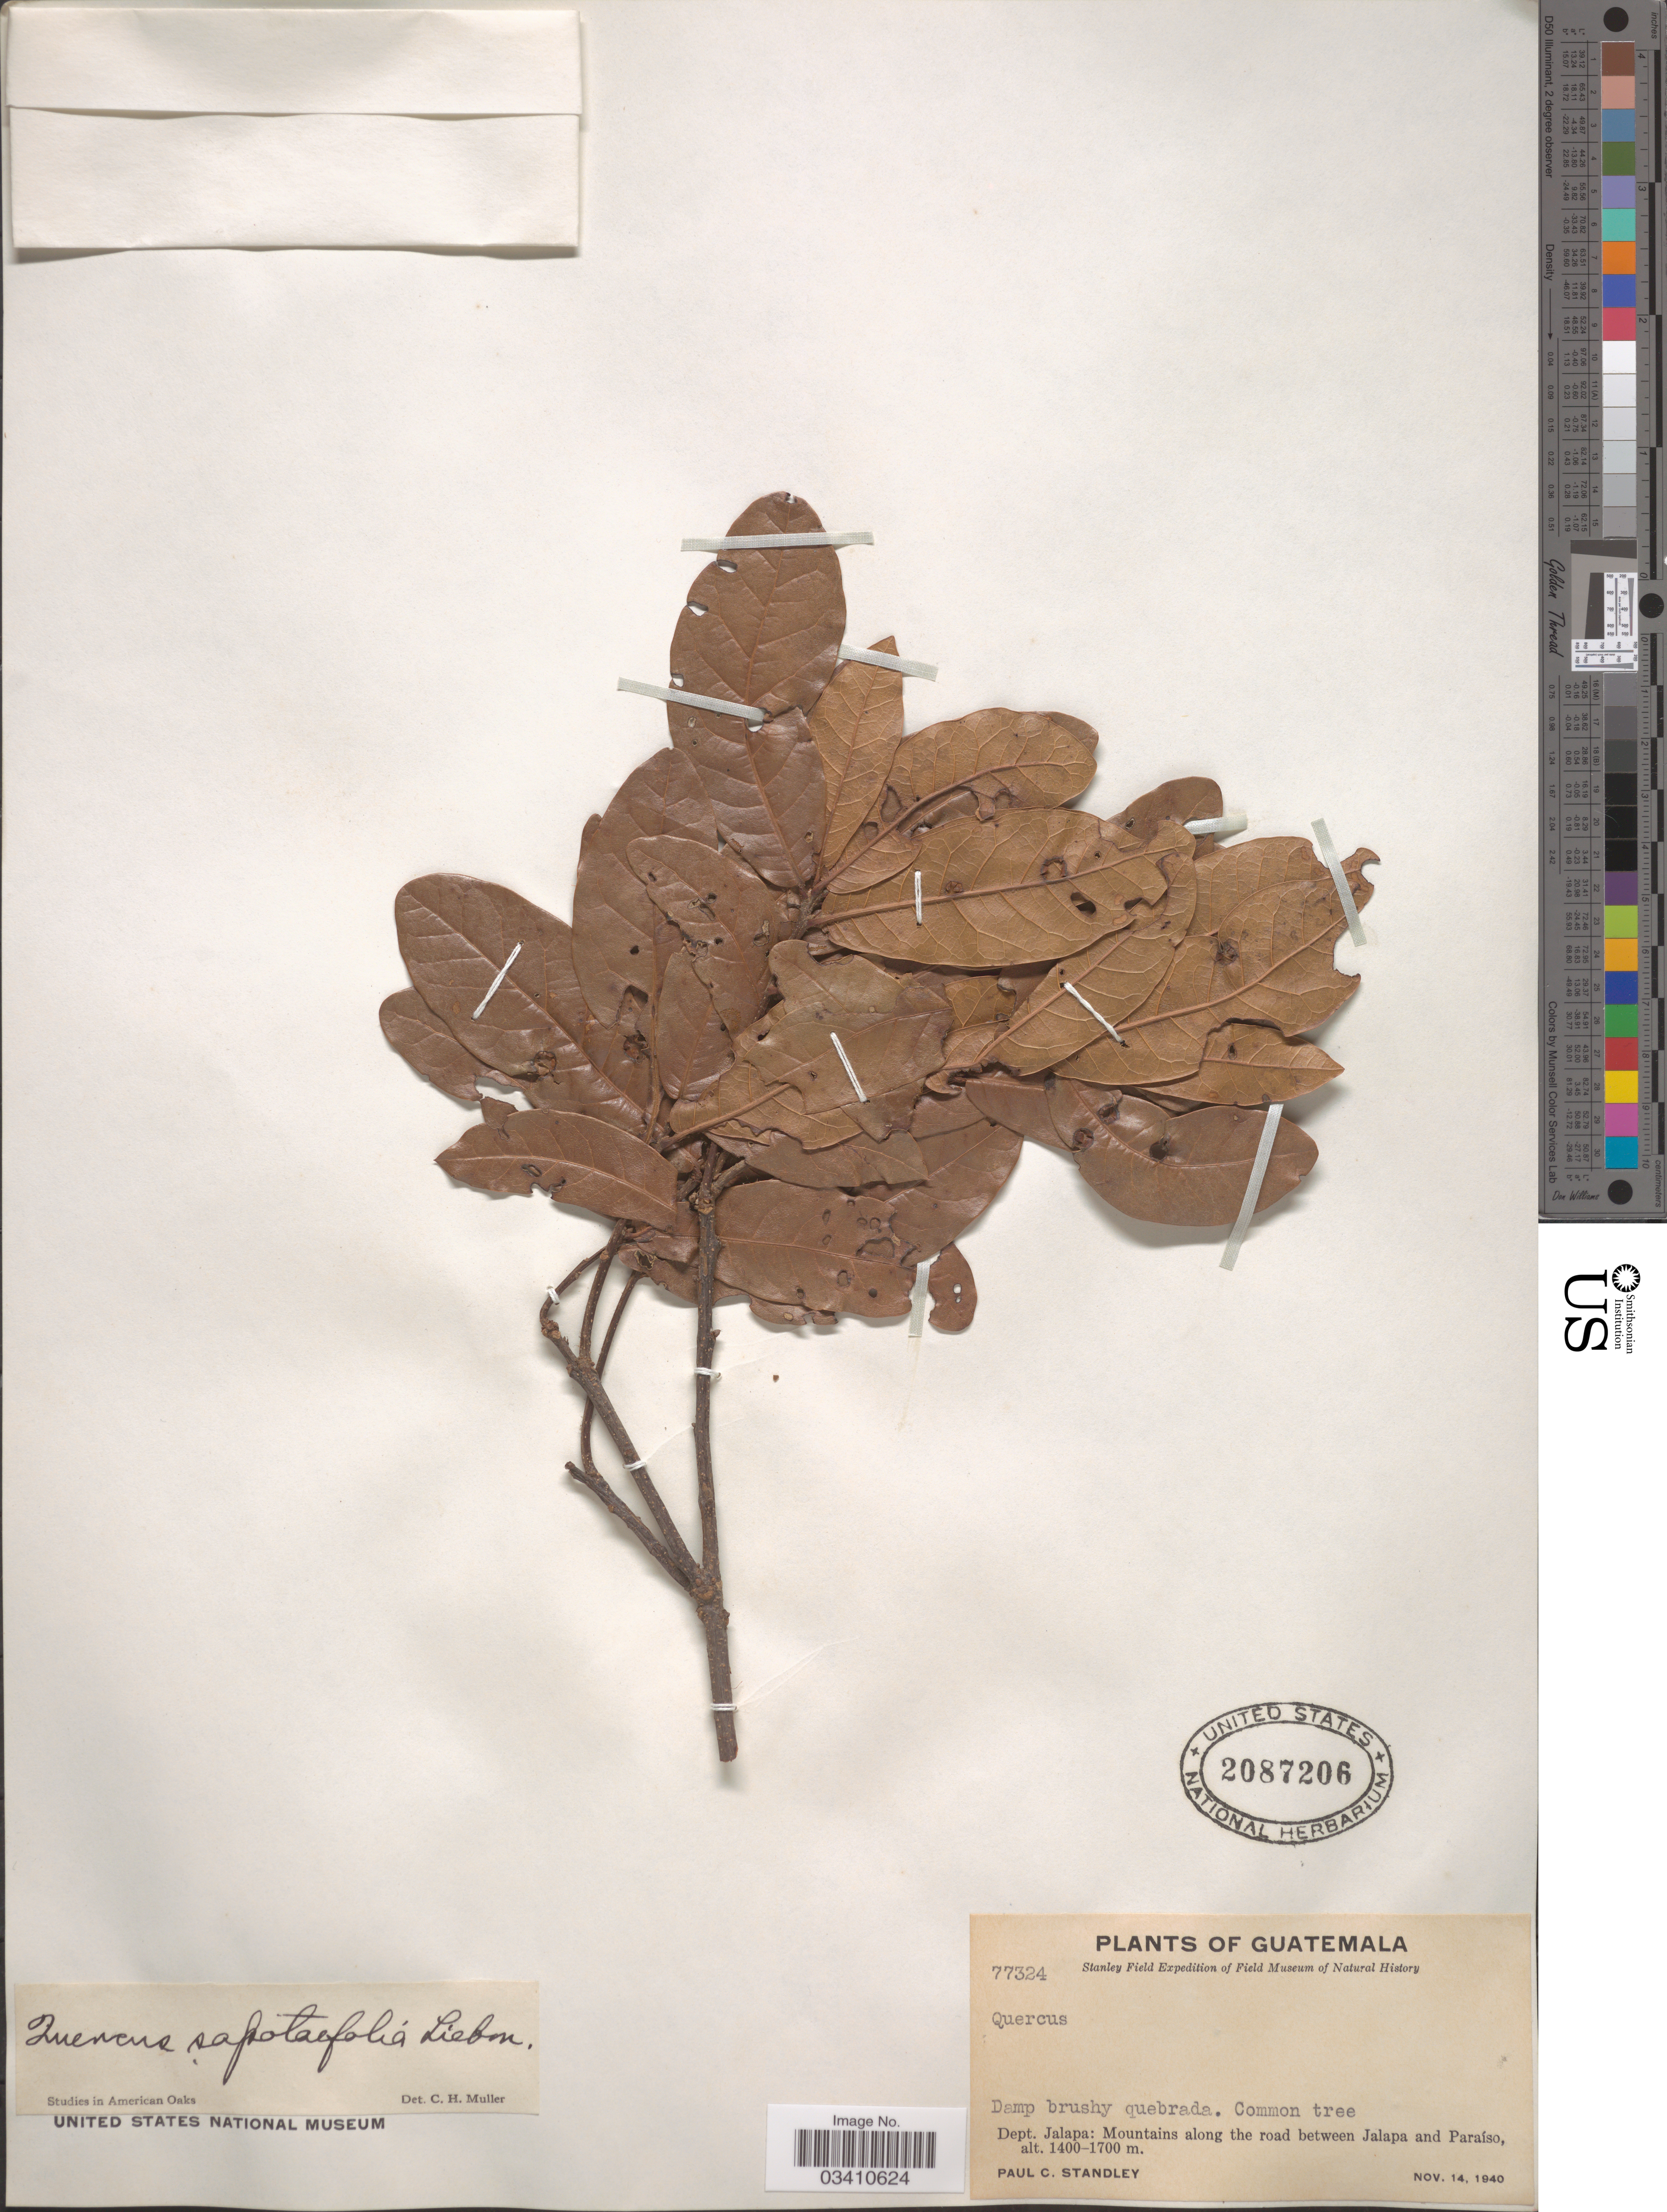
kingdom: Plantae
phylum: Tracheophyta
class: Magnoliopsida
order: Fagales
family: Fagaceae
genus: Quercus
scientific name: Quercus sapotaefolia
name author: Liebm.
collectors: P. C. Standley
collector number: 77324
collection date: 1940-11-14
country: Guatemala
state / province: Jalapa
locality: Dept. Jalapa: Mountains along the road between Jalapa and Paraíso.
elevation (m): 1400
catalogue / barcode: US 2087206